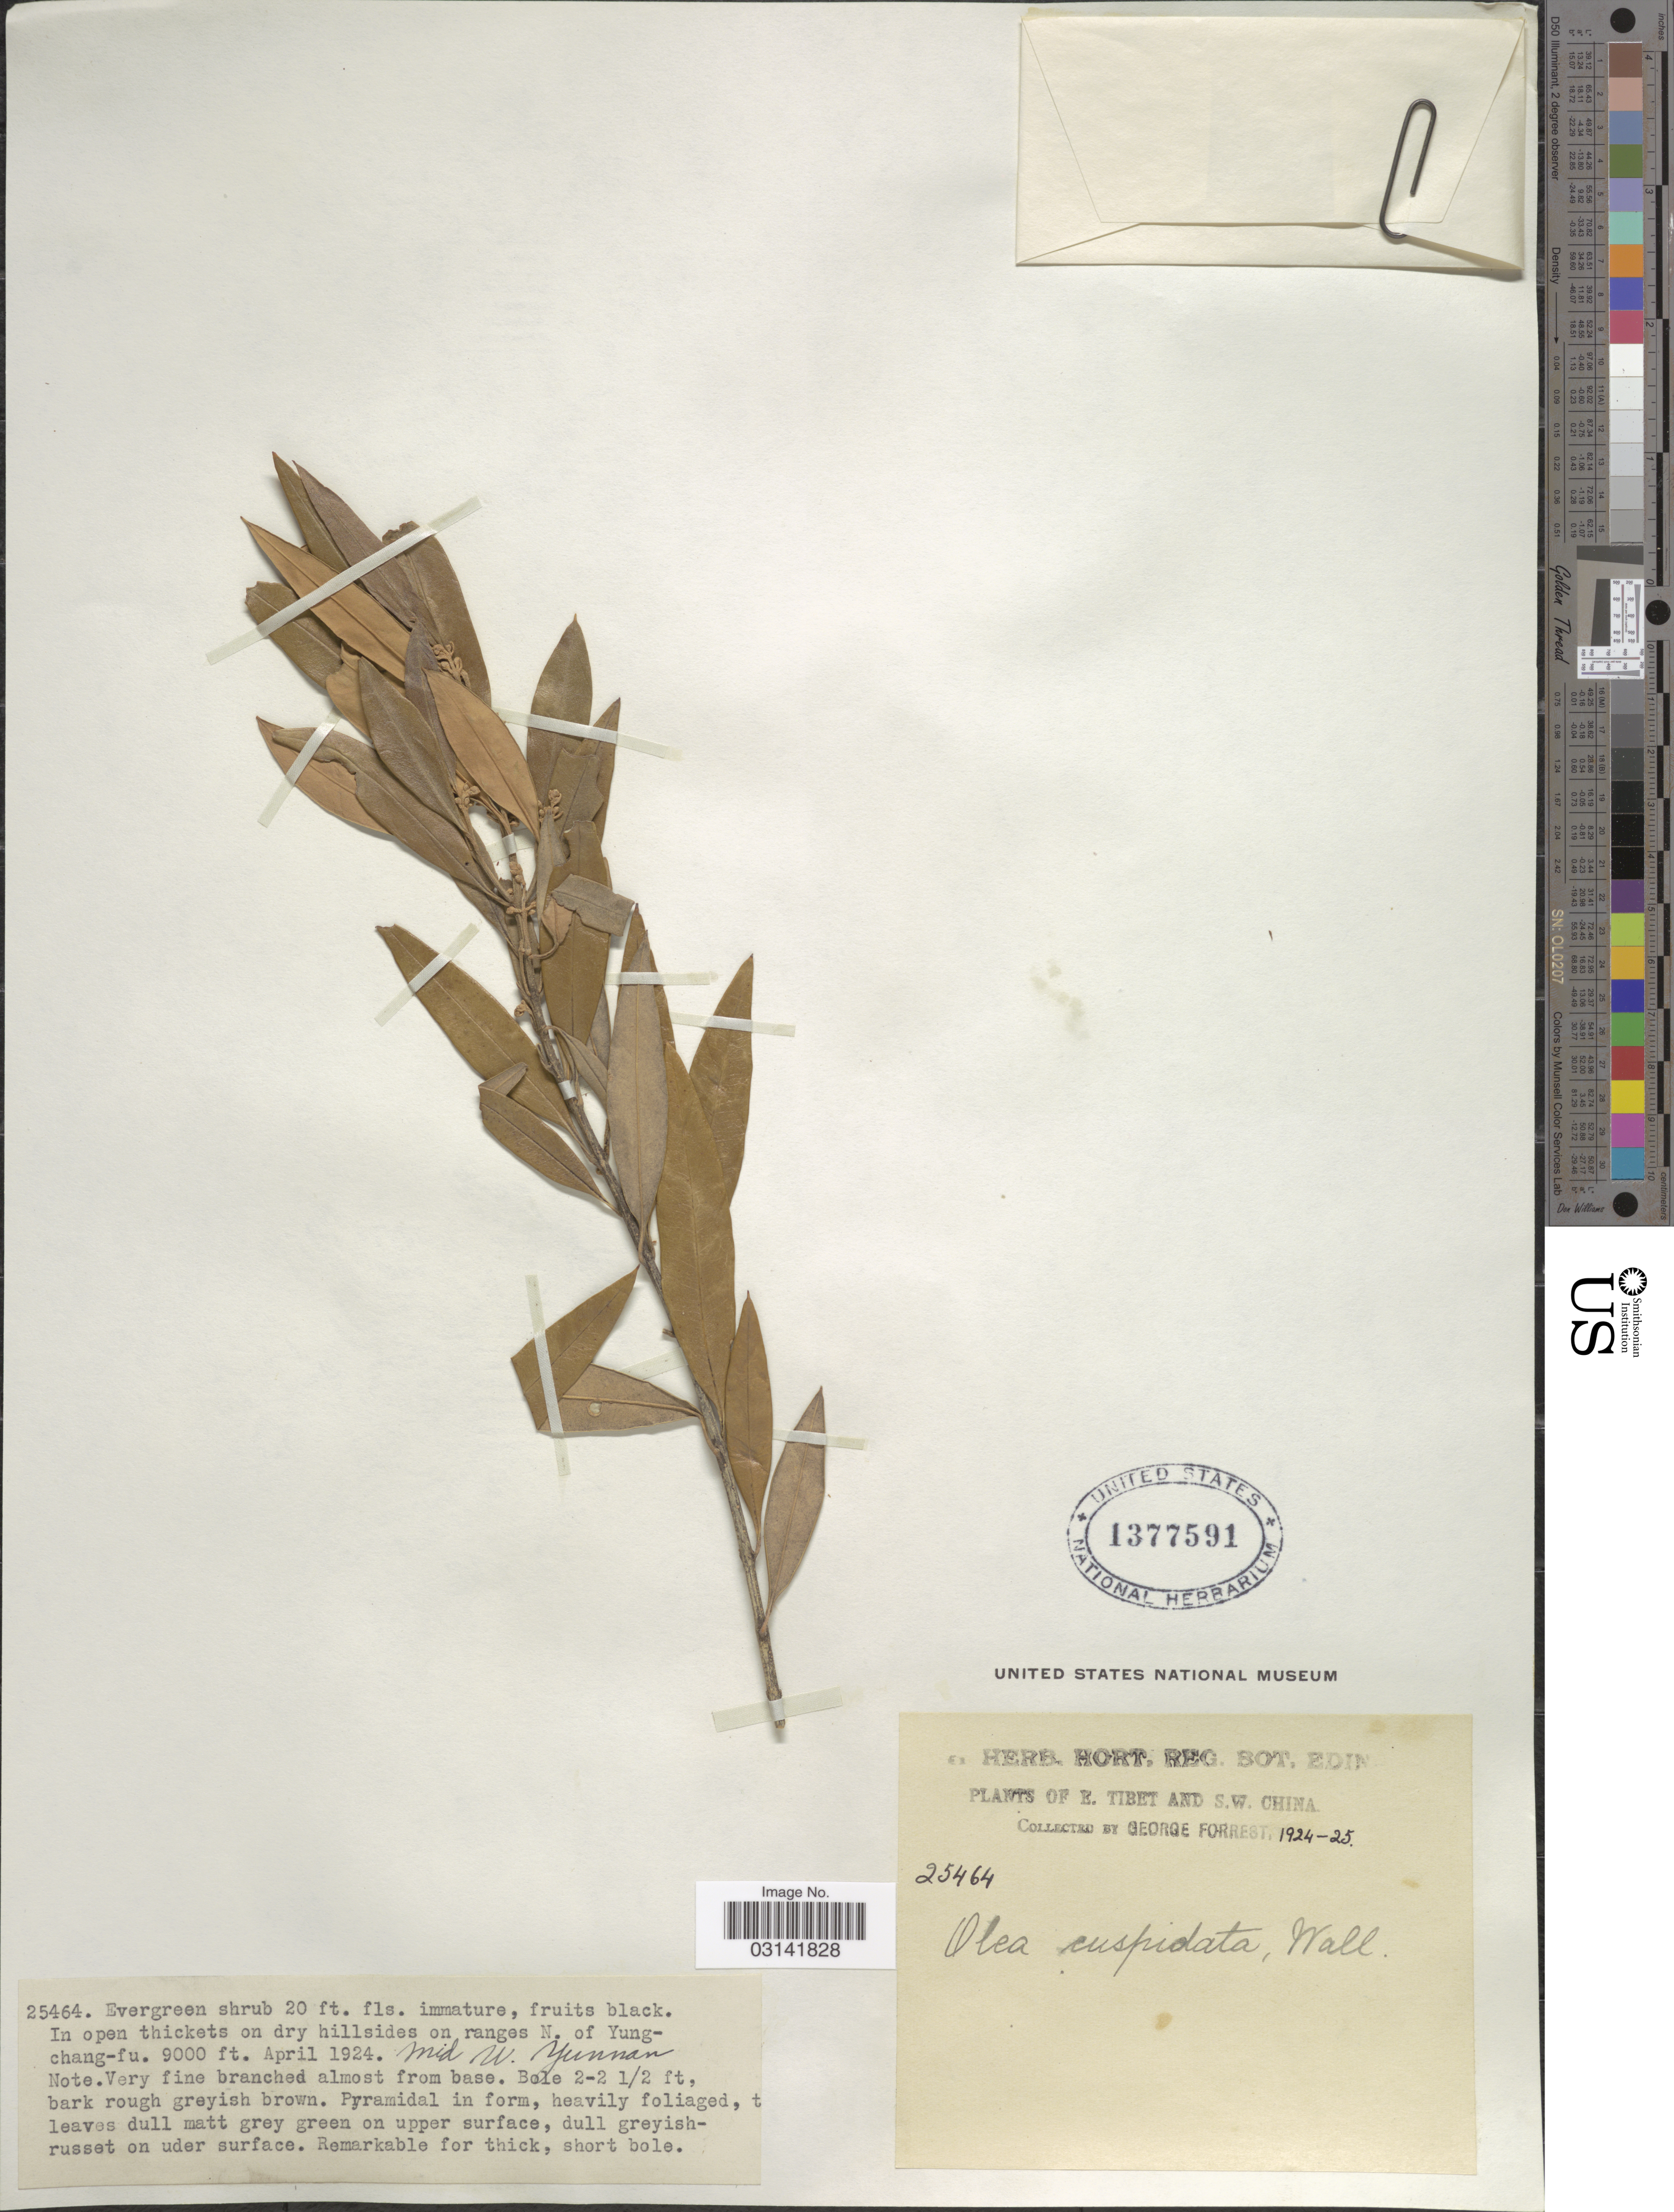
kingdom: Plantae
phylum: Tracheophyta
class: Magnoliopsida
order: Lamiales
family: Oleaceae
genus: Olea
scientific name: Olea europaea subsp. cuspidata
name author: (Wall. & G. Don) Cif.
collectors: G. Forrest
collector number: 25464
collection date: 1924-04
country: China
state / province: Xizang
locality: E. Tibet and S.W. China. In open thickets on dry hillsides on ranges N. of Yungchang-fu. Mid W. Yunnan.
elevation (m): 2743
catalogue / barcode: US 1377591